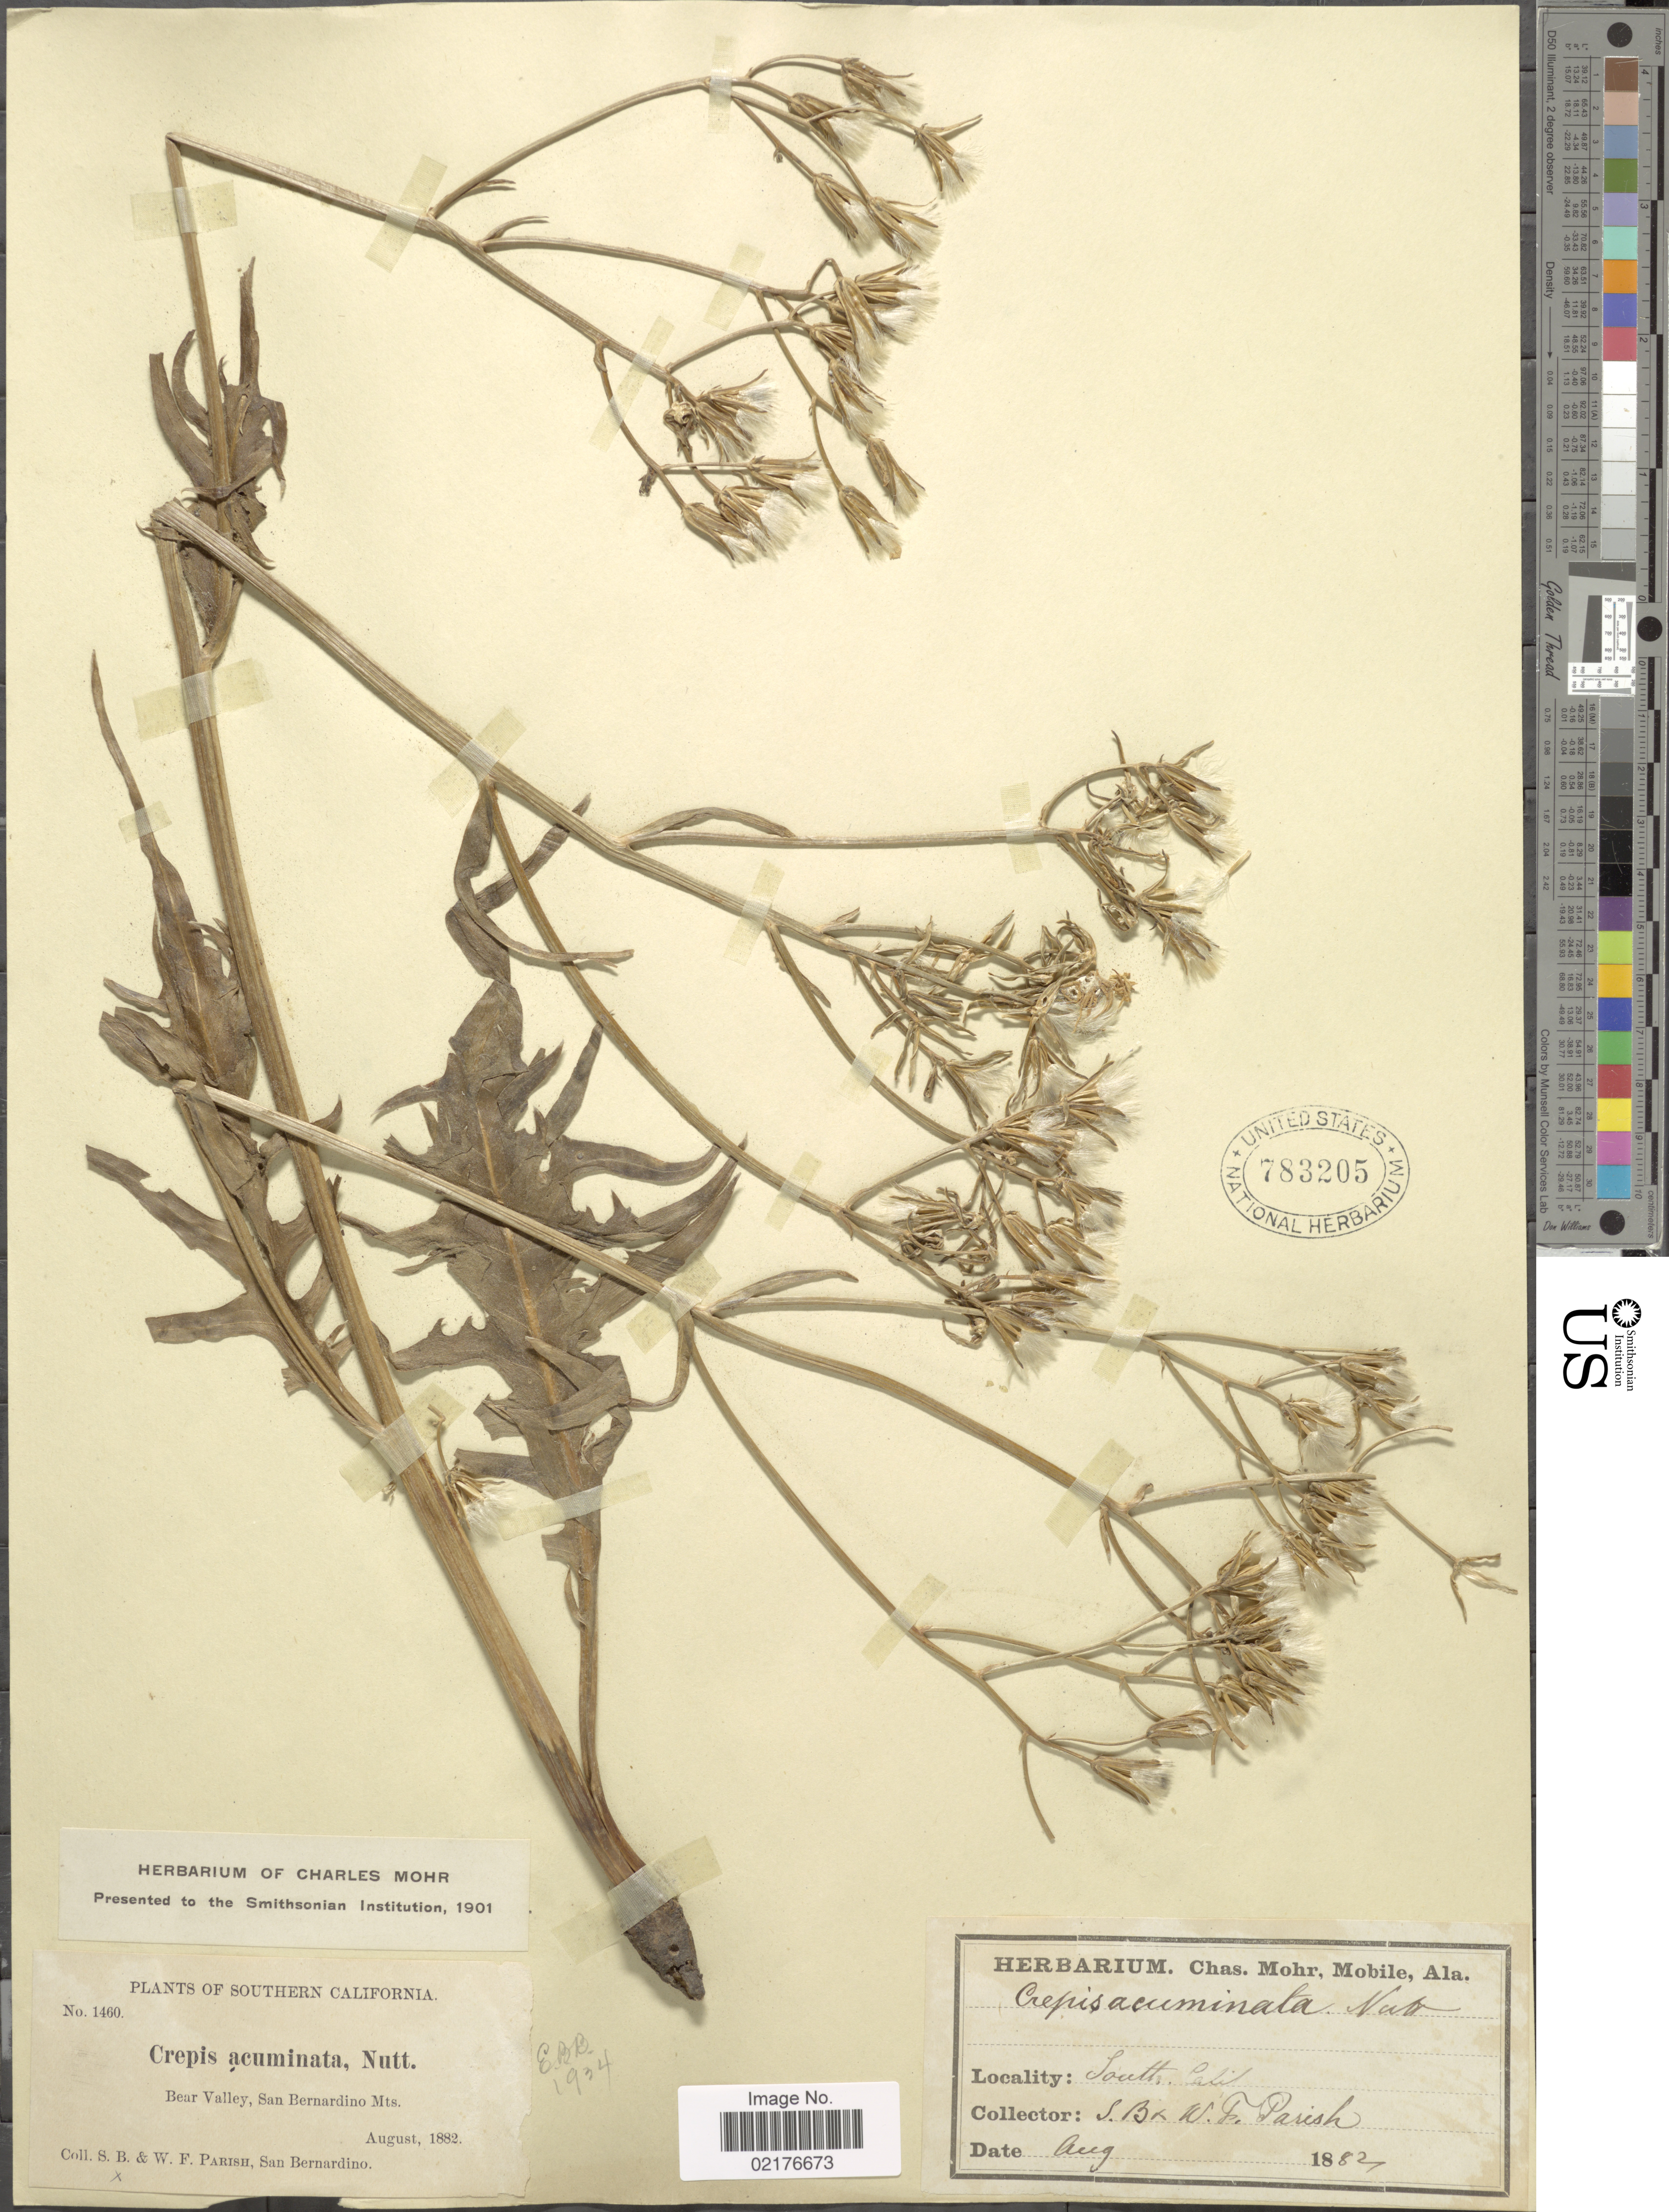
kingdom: Plantae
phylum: Tracheophyta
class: Magnoliopsida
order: Asterales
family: Asteraceae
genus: Crepis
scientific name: Crepis acuminata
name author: Nutt.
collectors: S. B. Parish & W. F. Parish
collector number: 1460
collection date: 1882-08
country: United States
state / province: California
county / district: San Bernardino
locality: Southern California, Bear Valley, San Bernardino Mts.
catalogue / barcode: US 783205